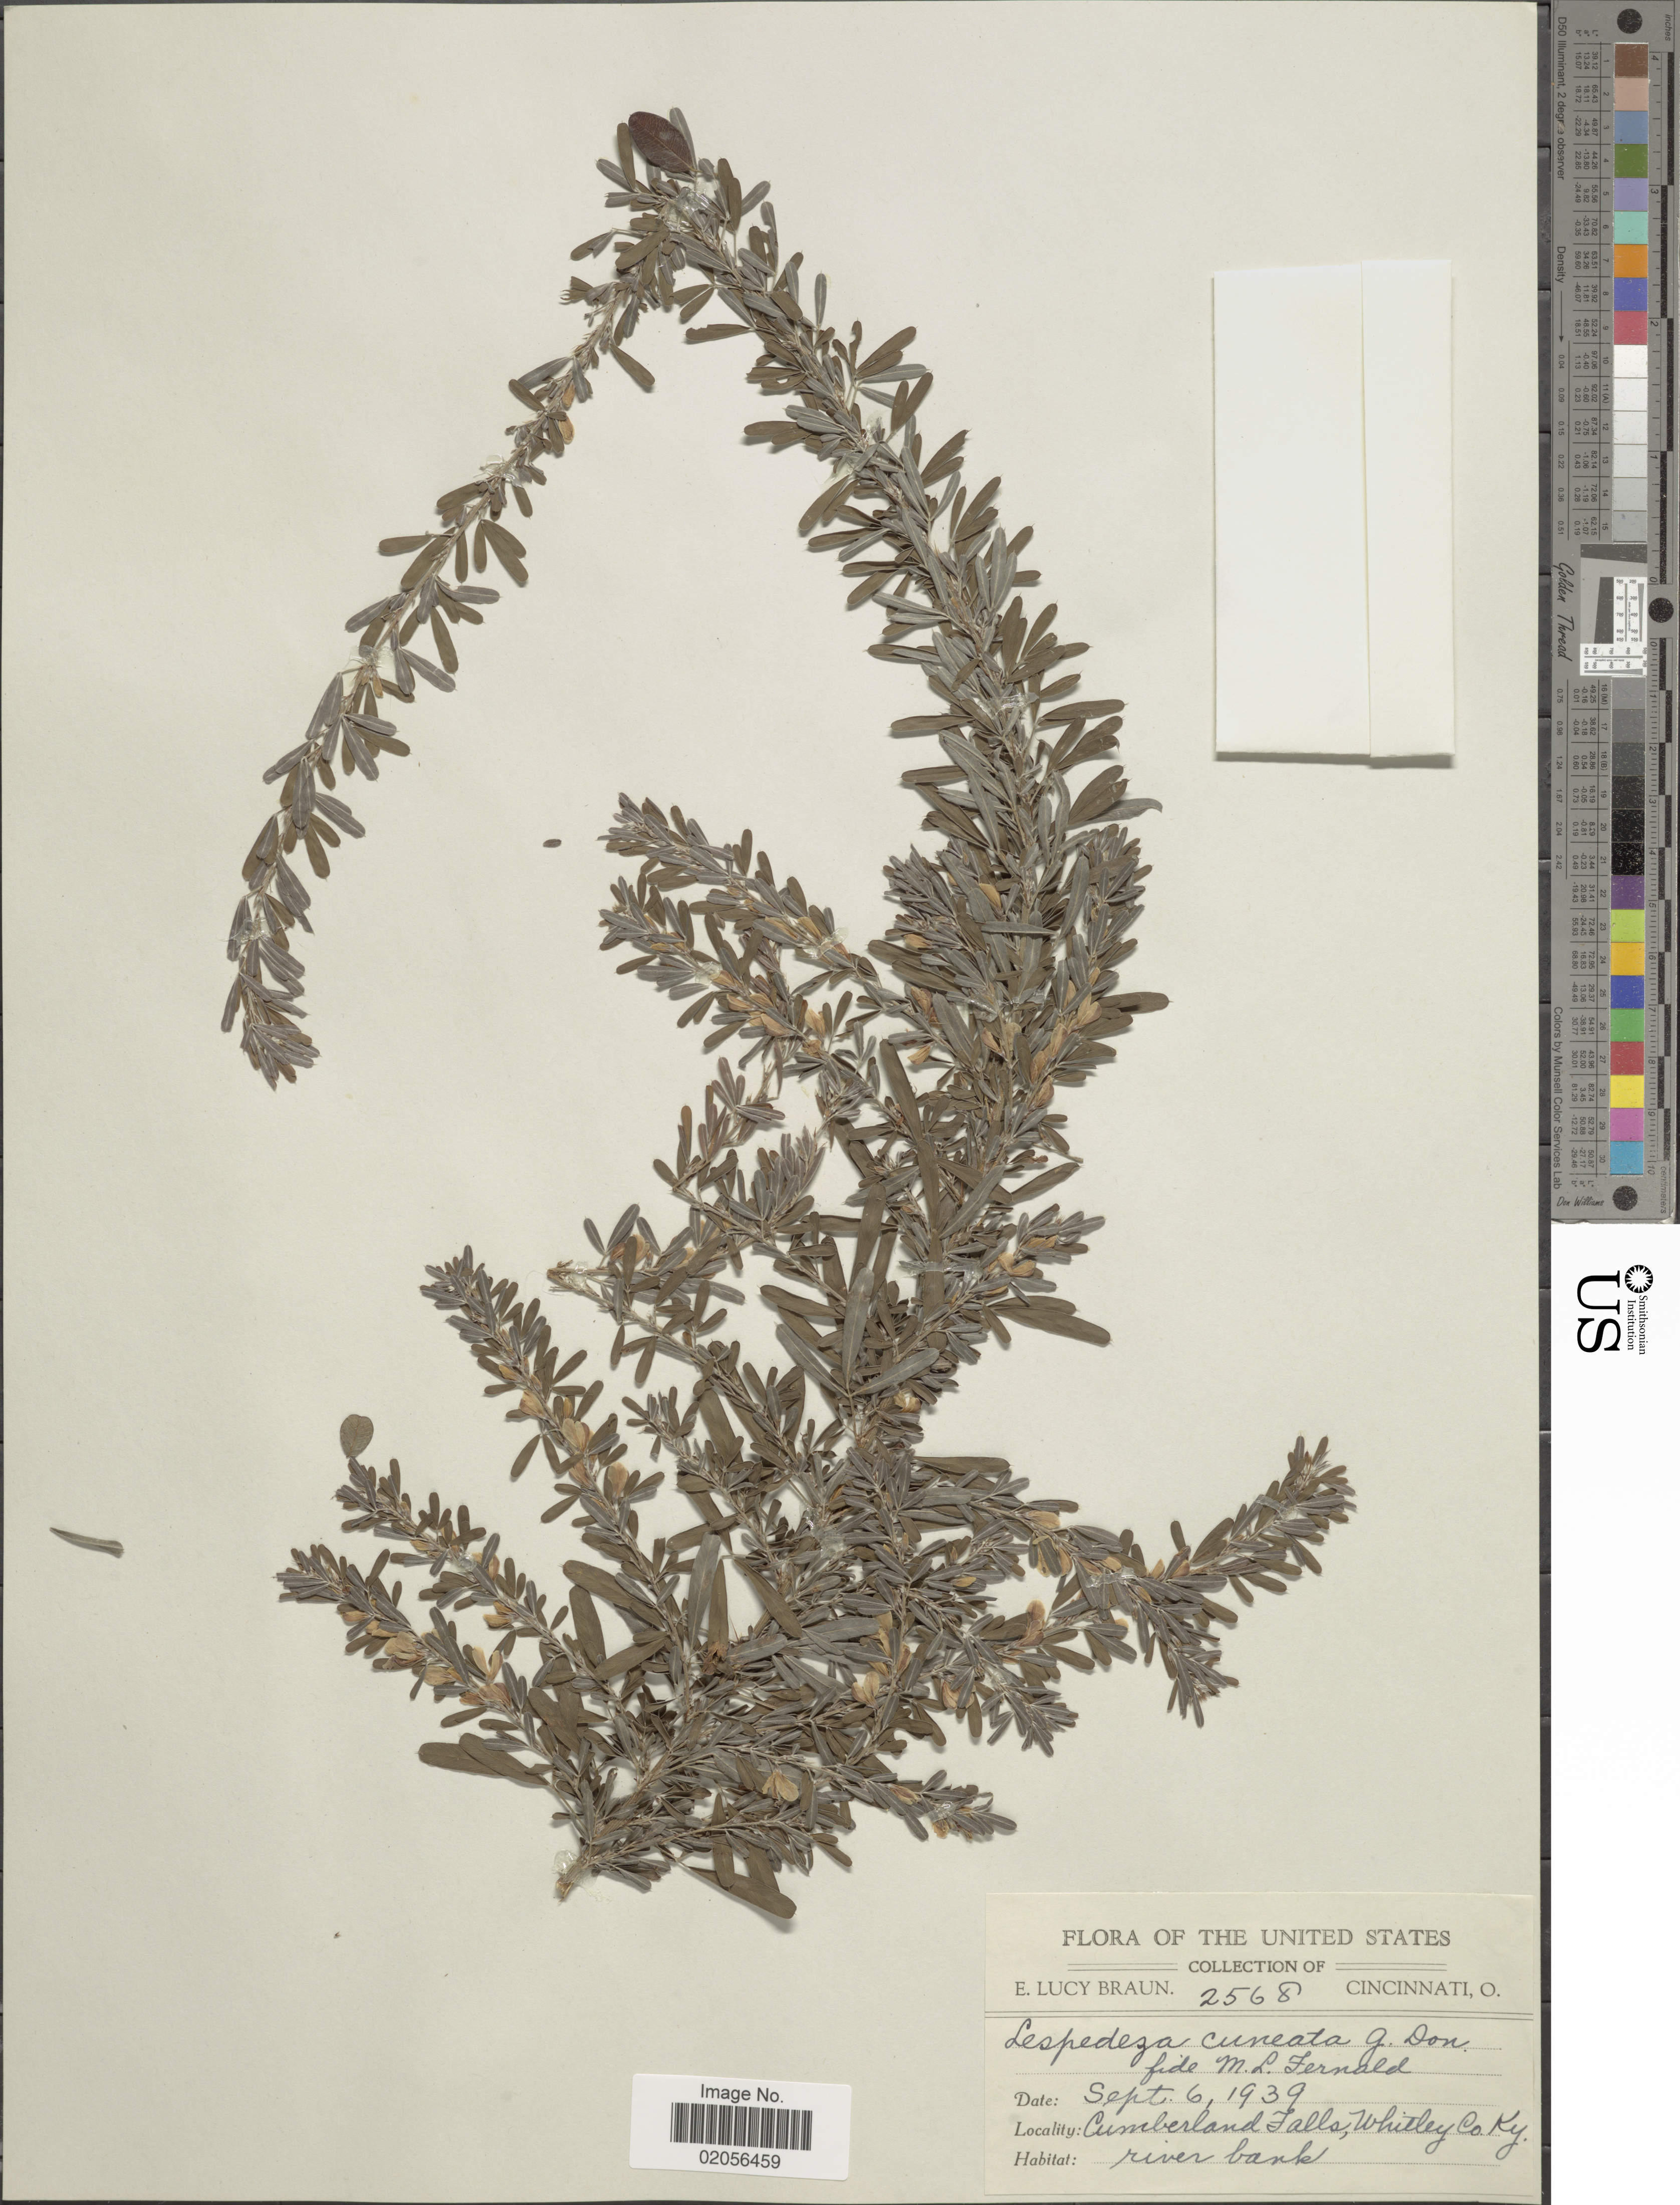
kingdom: Plantae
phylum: Tracheophyta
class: Magnoliopsida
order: Fabales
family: Fabaceae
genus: Lespedeza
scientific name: Lespedeza cuneata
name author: (Dum. Cours.) G. Don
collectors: E. L. Braun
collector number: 2568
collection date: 1939-09-06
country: United States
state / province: Kentucky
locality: Cumberland Falls, Whitley Co., river bank